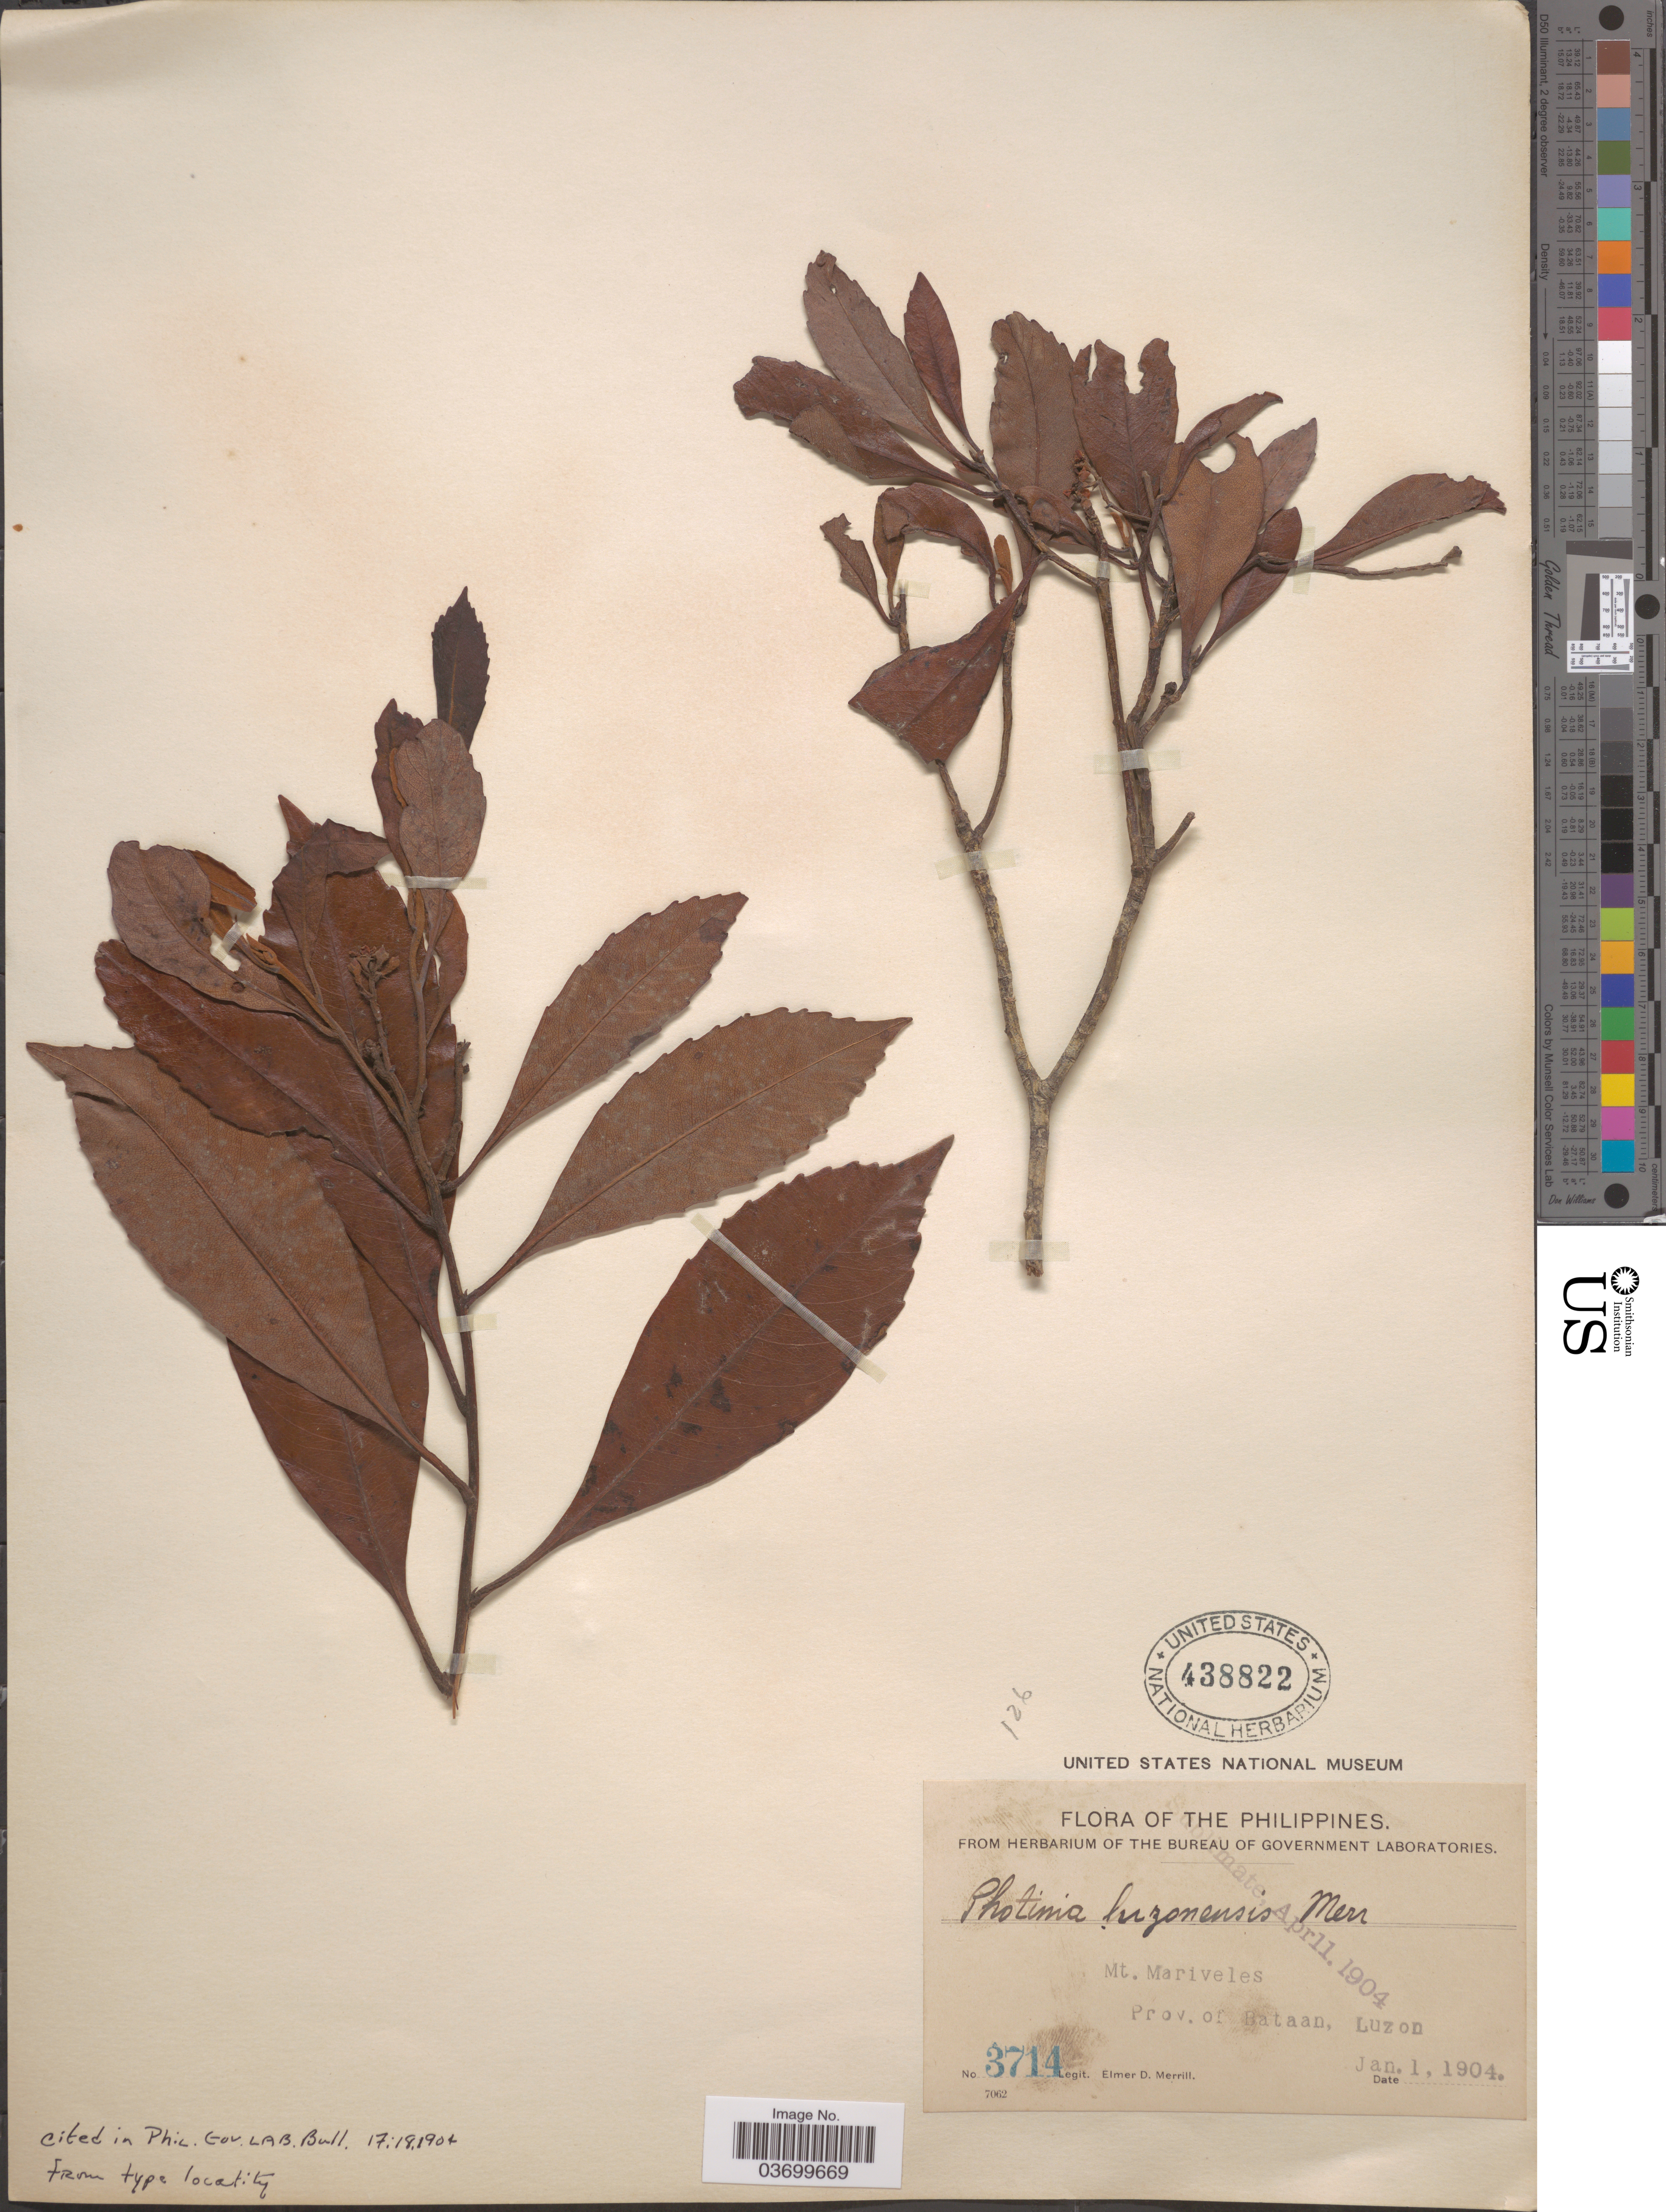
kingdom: Plantae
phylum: Tracheophyta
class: Magnoliopsida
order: Rosales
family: Rosaceae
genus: Photinia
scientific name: Photinia luzonensis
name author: Merr.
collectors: E. D. Merrill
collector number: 3714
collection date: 1904-01-01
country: Philippines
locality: Mt. Mariveles. Prov. of Bataan. Luzon.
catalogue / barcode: US 438822